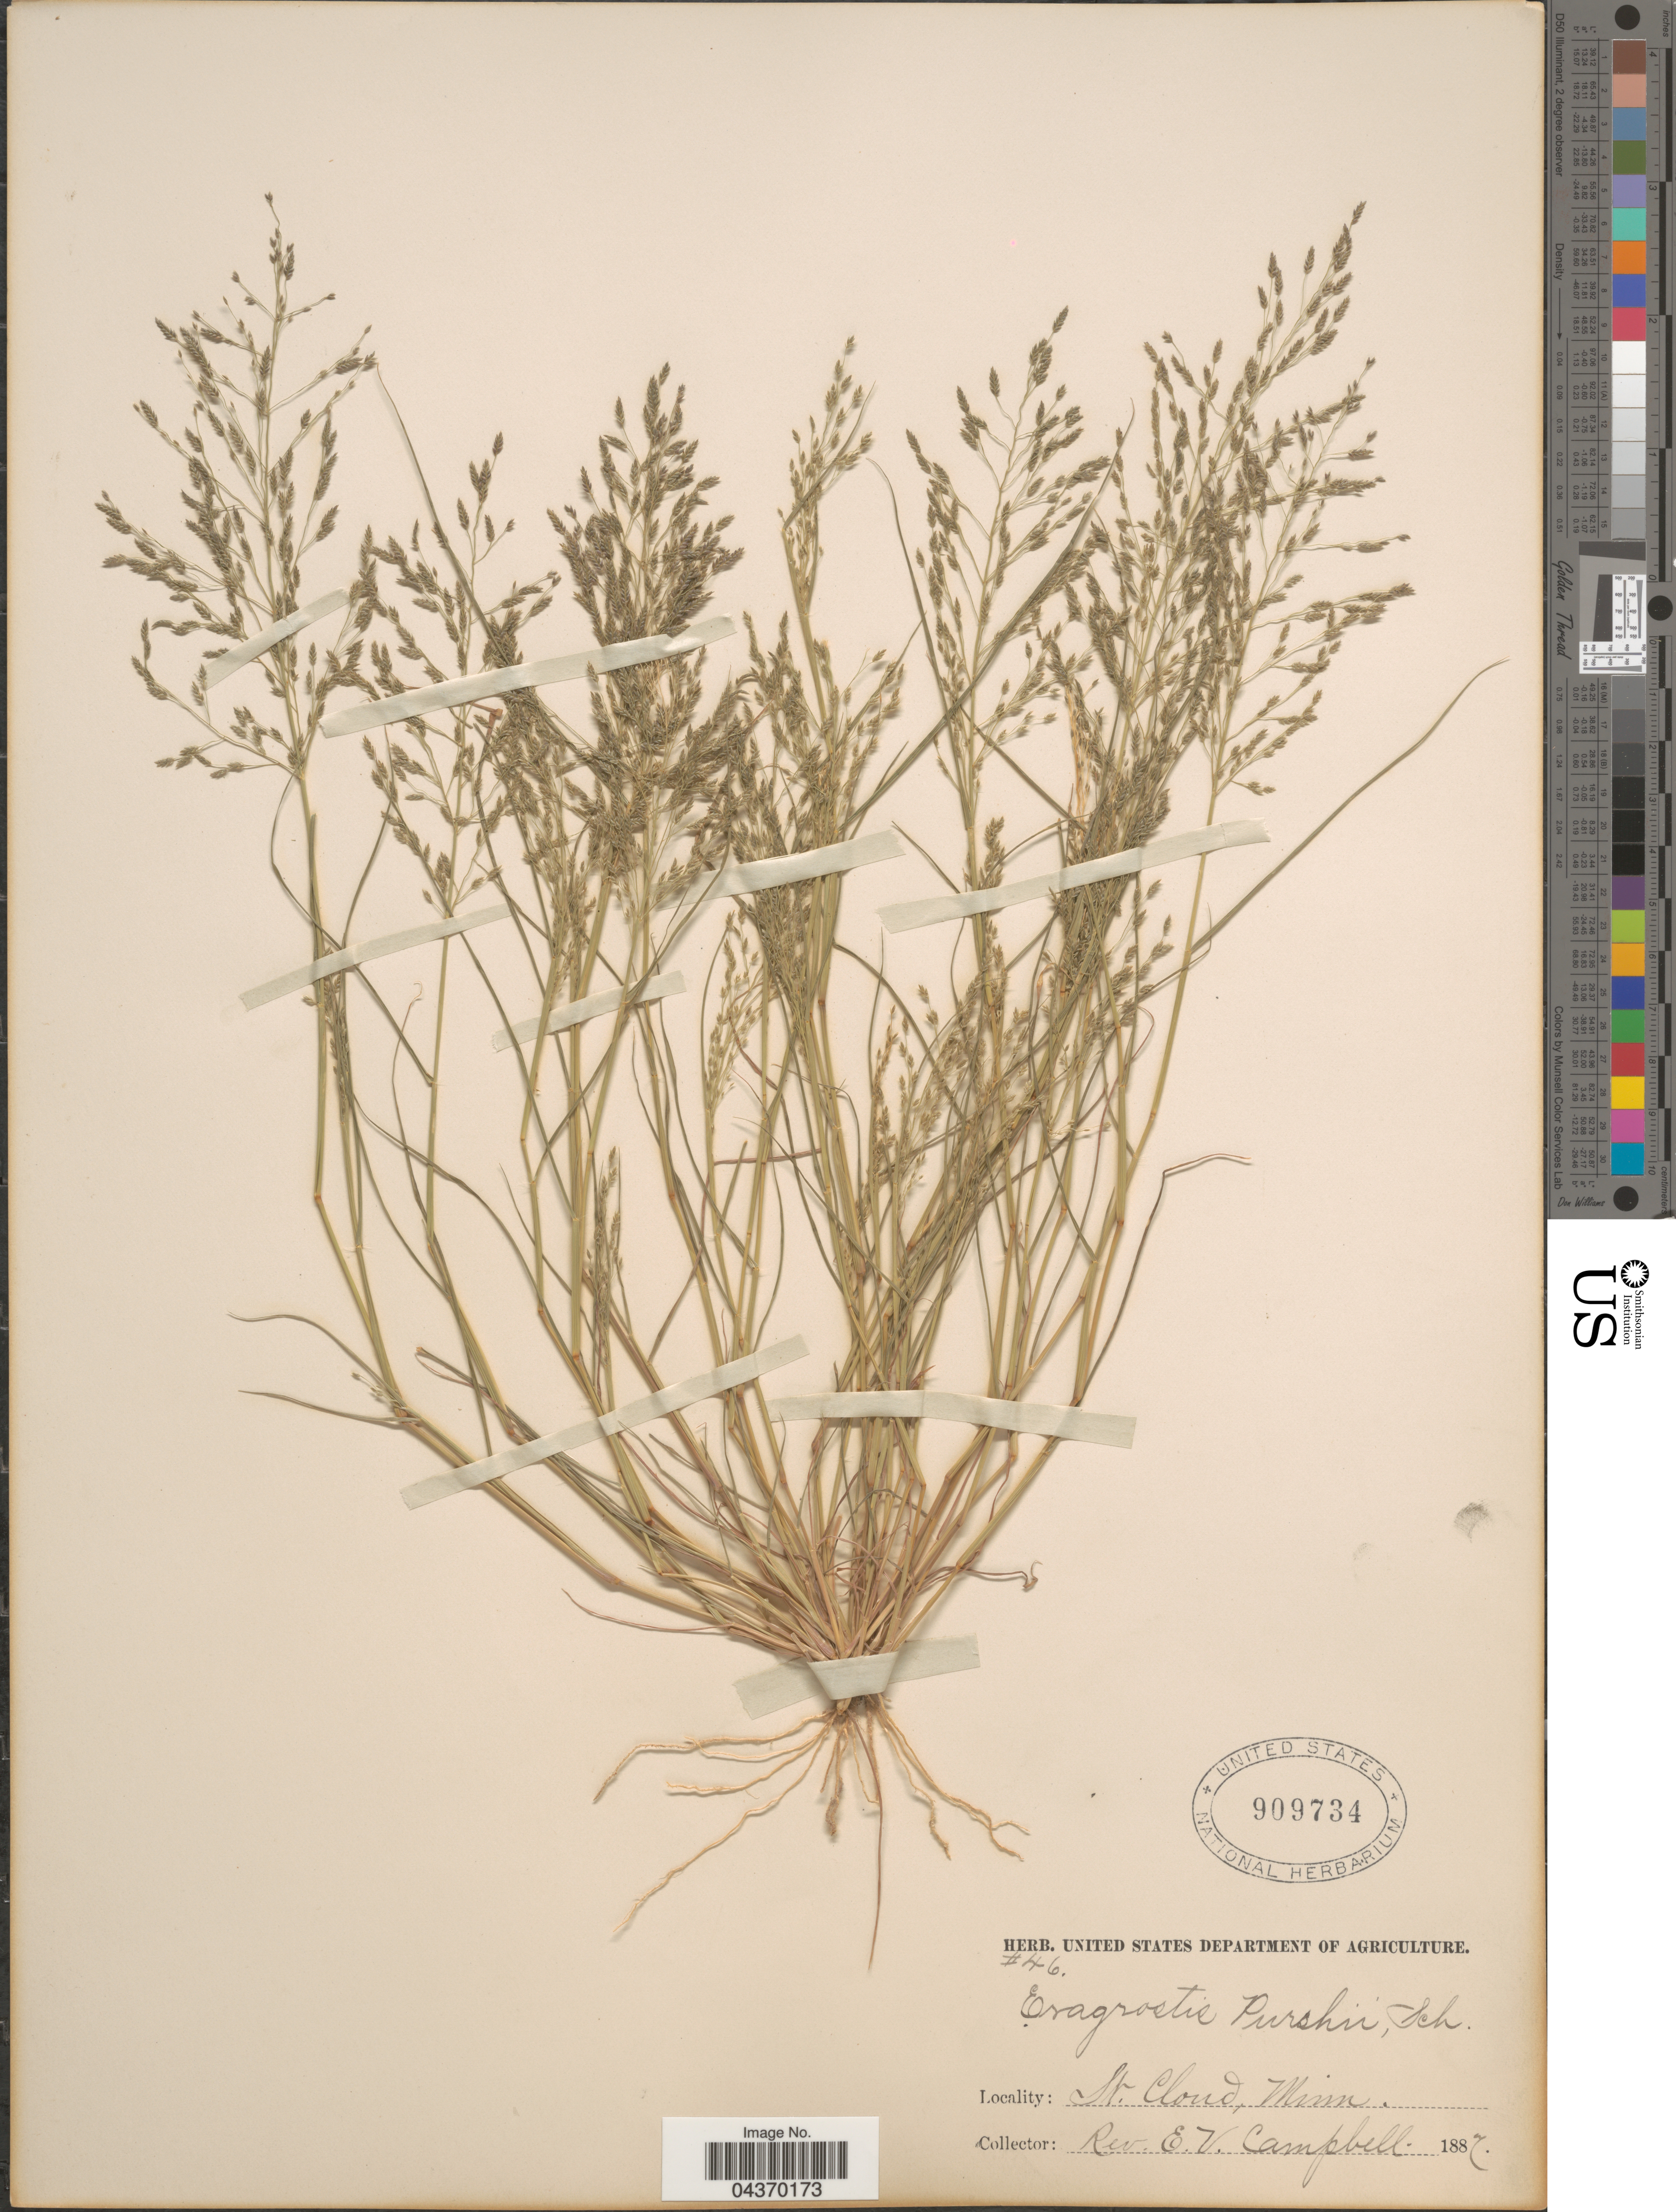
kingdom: Plantae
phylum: Tracheophyta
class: Liliopsida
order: Poales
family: Poaceae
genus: Eragrostis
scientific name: Eragrostis pectinacea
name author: (Michx.) Nees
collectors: E. Campbell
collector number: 46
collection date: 1887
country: United States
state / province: Minnesota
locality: St. Cloud.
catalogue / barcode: US 909734